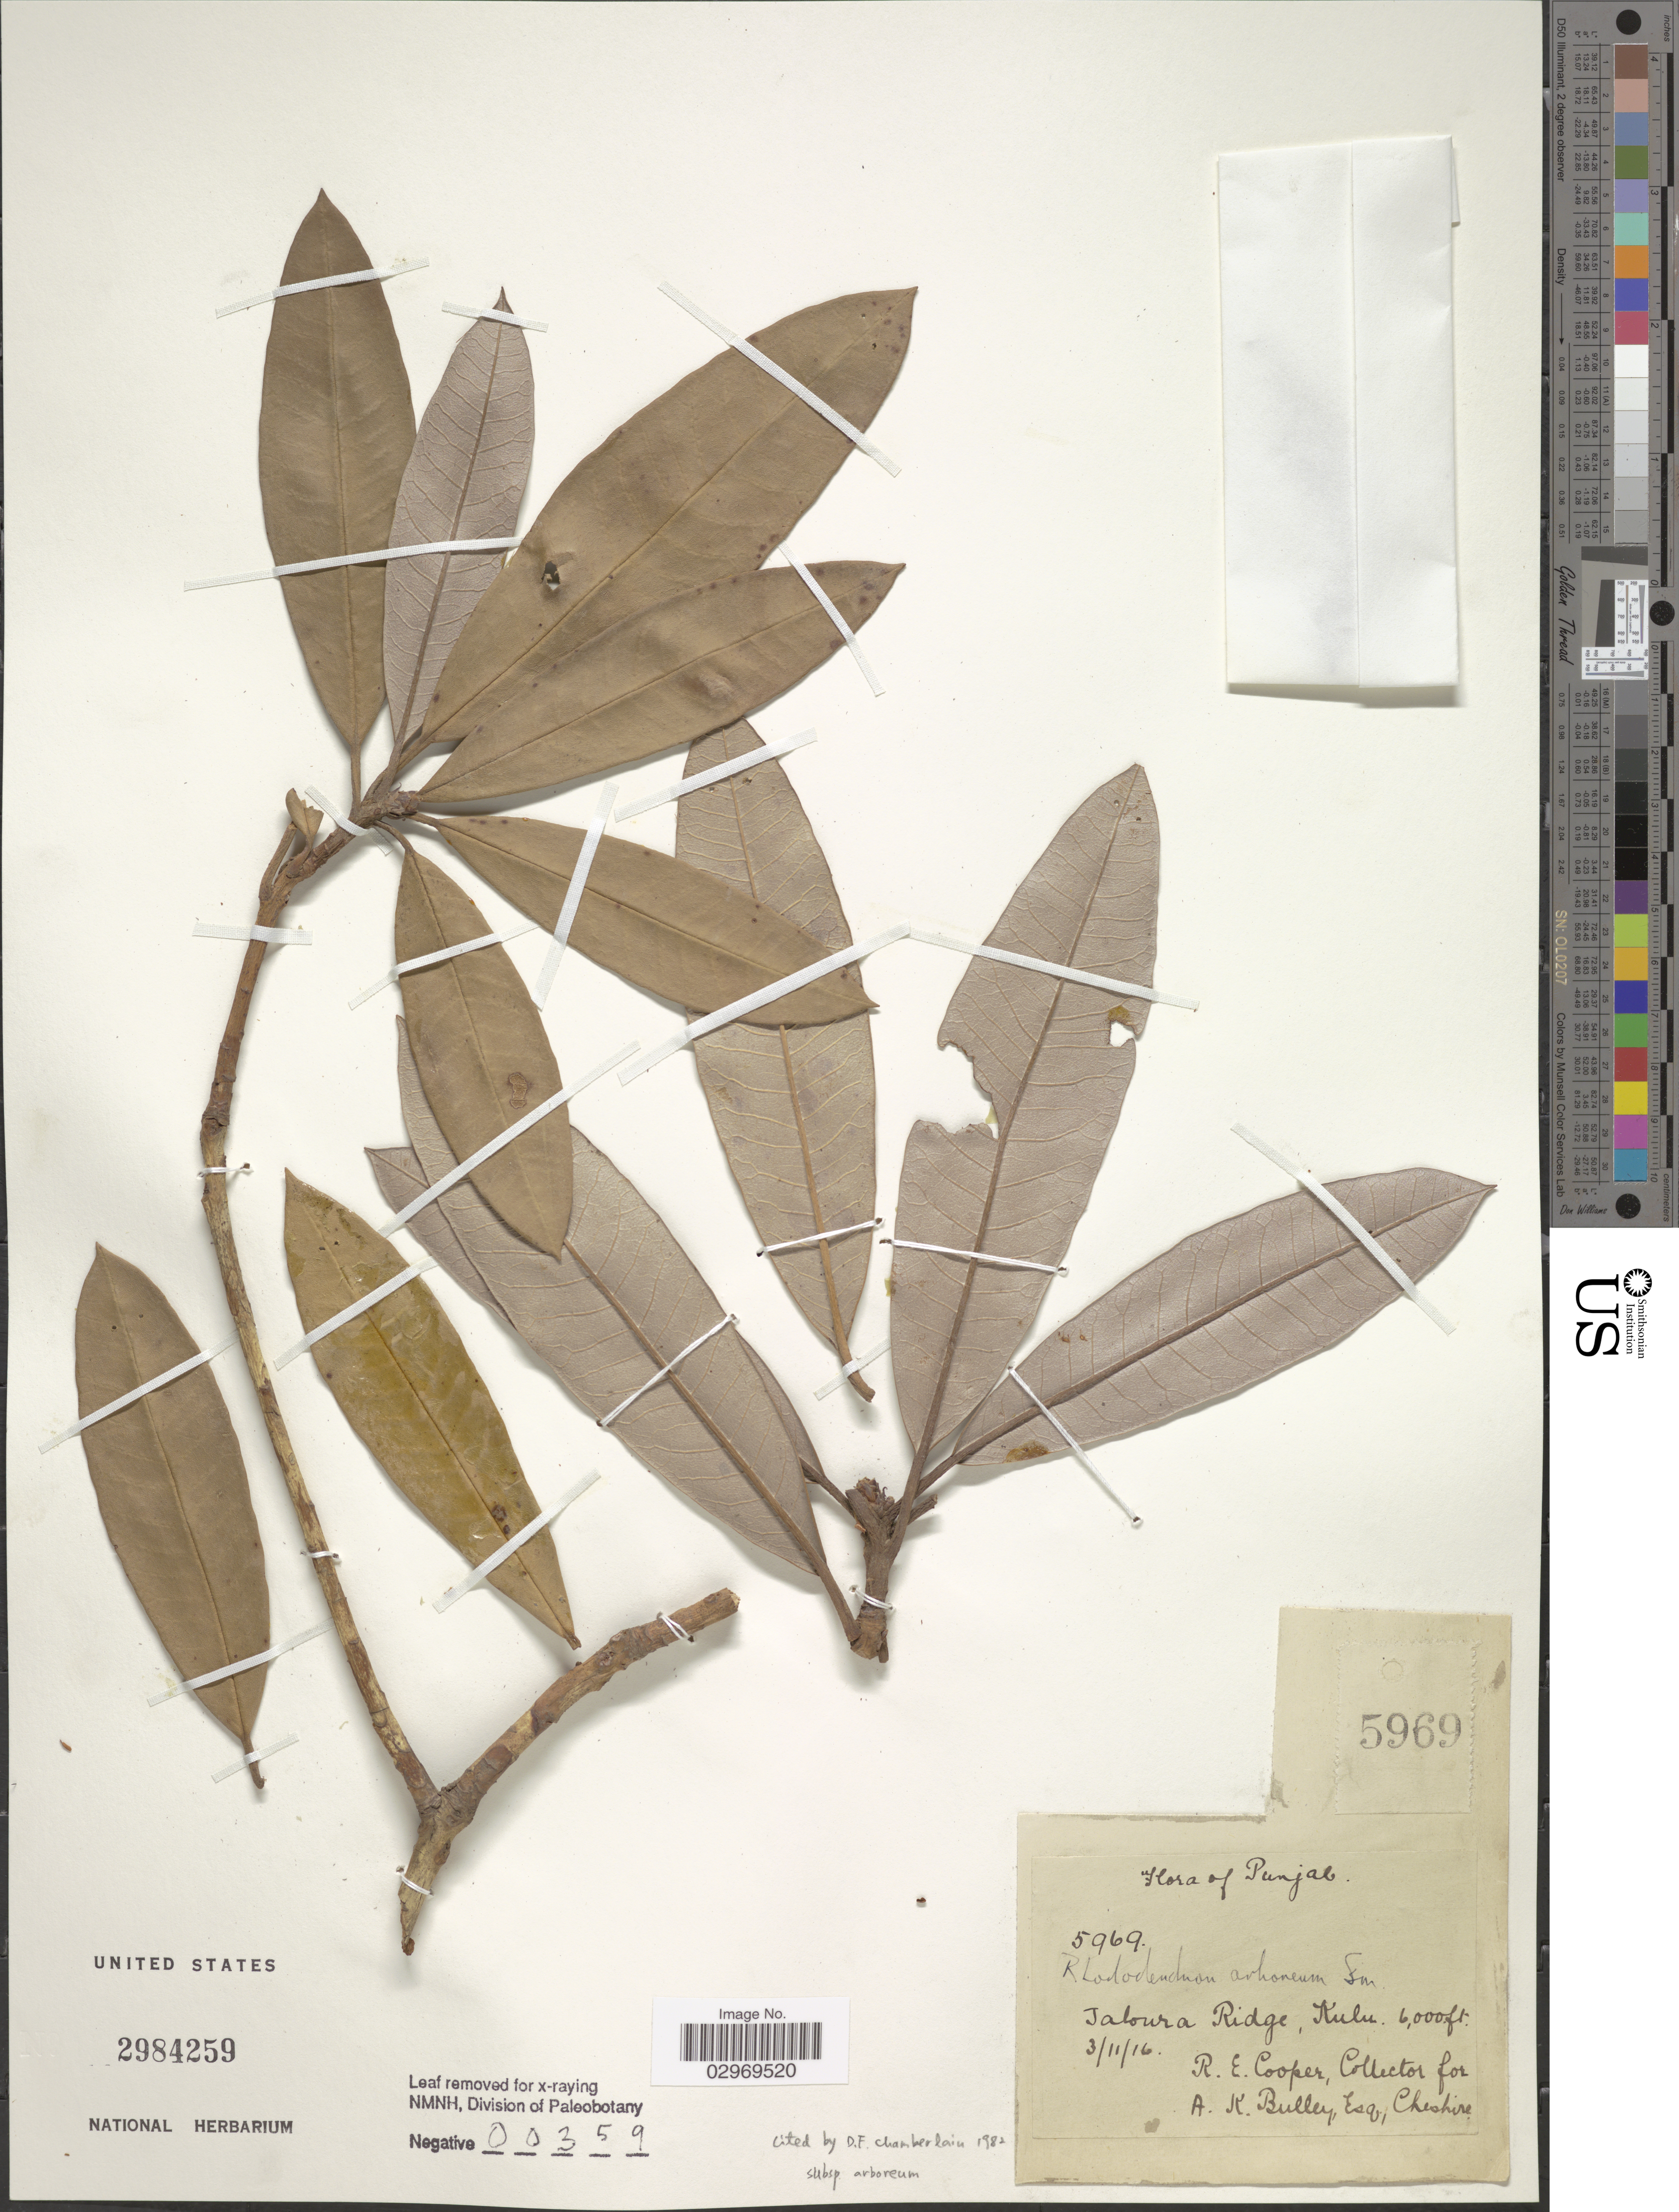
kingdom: Plantae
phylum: Tracheophyta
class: Magnoliopsida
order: Ericales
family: Ericaceae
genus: Rhododendron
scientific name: Rhododendron arboreum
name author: Sm.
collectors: R. E. Cooper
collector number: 5969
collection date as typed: Transcribed d/m/y: 3/11/16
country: India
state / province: Himachal Pradesh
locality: Jaloura Ridge, Kulu.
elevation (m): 1829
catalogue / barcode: US 2984259